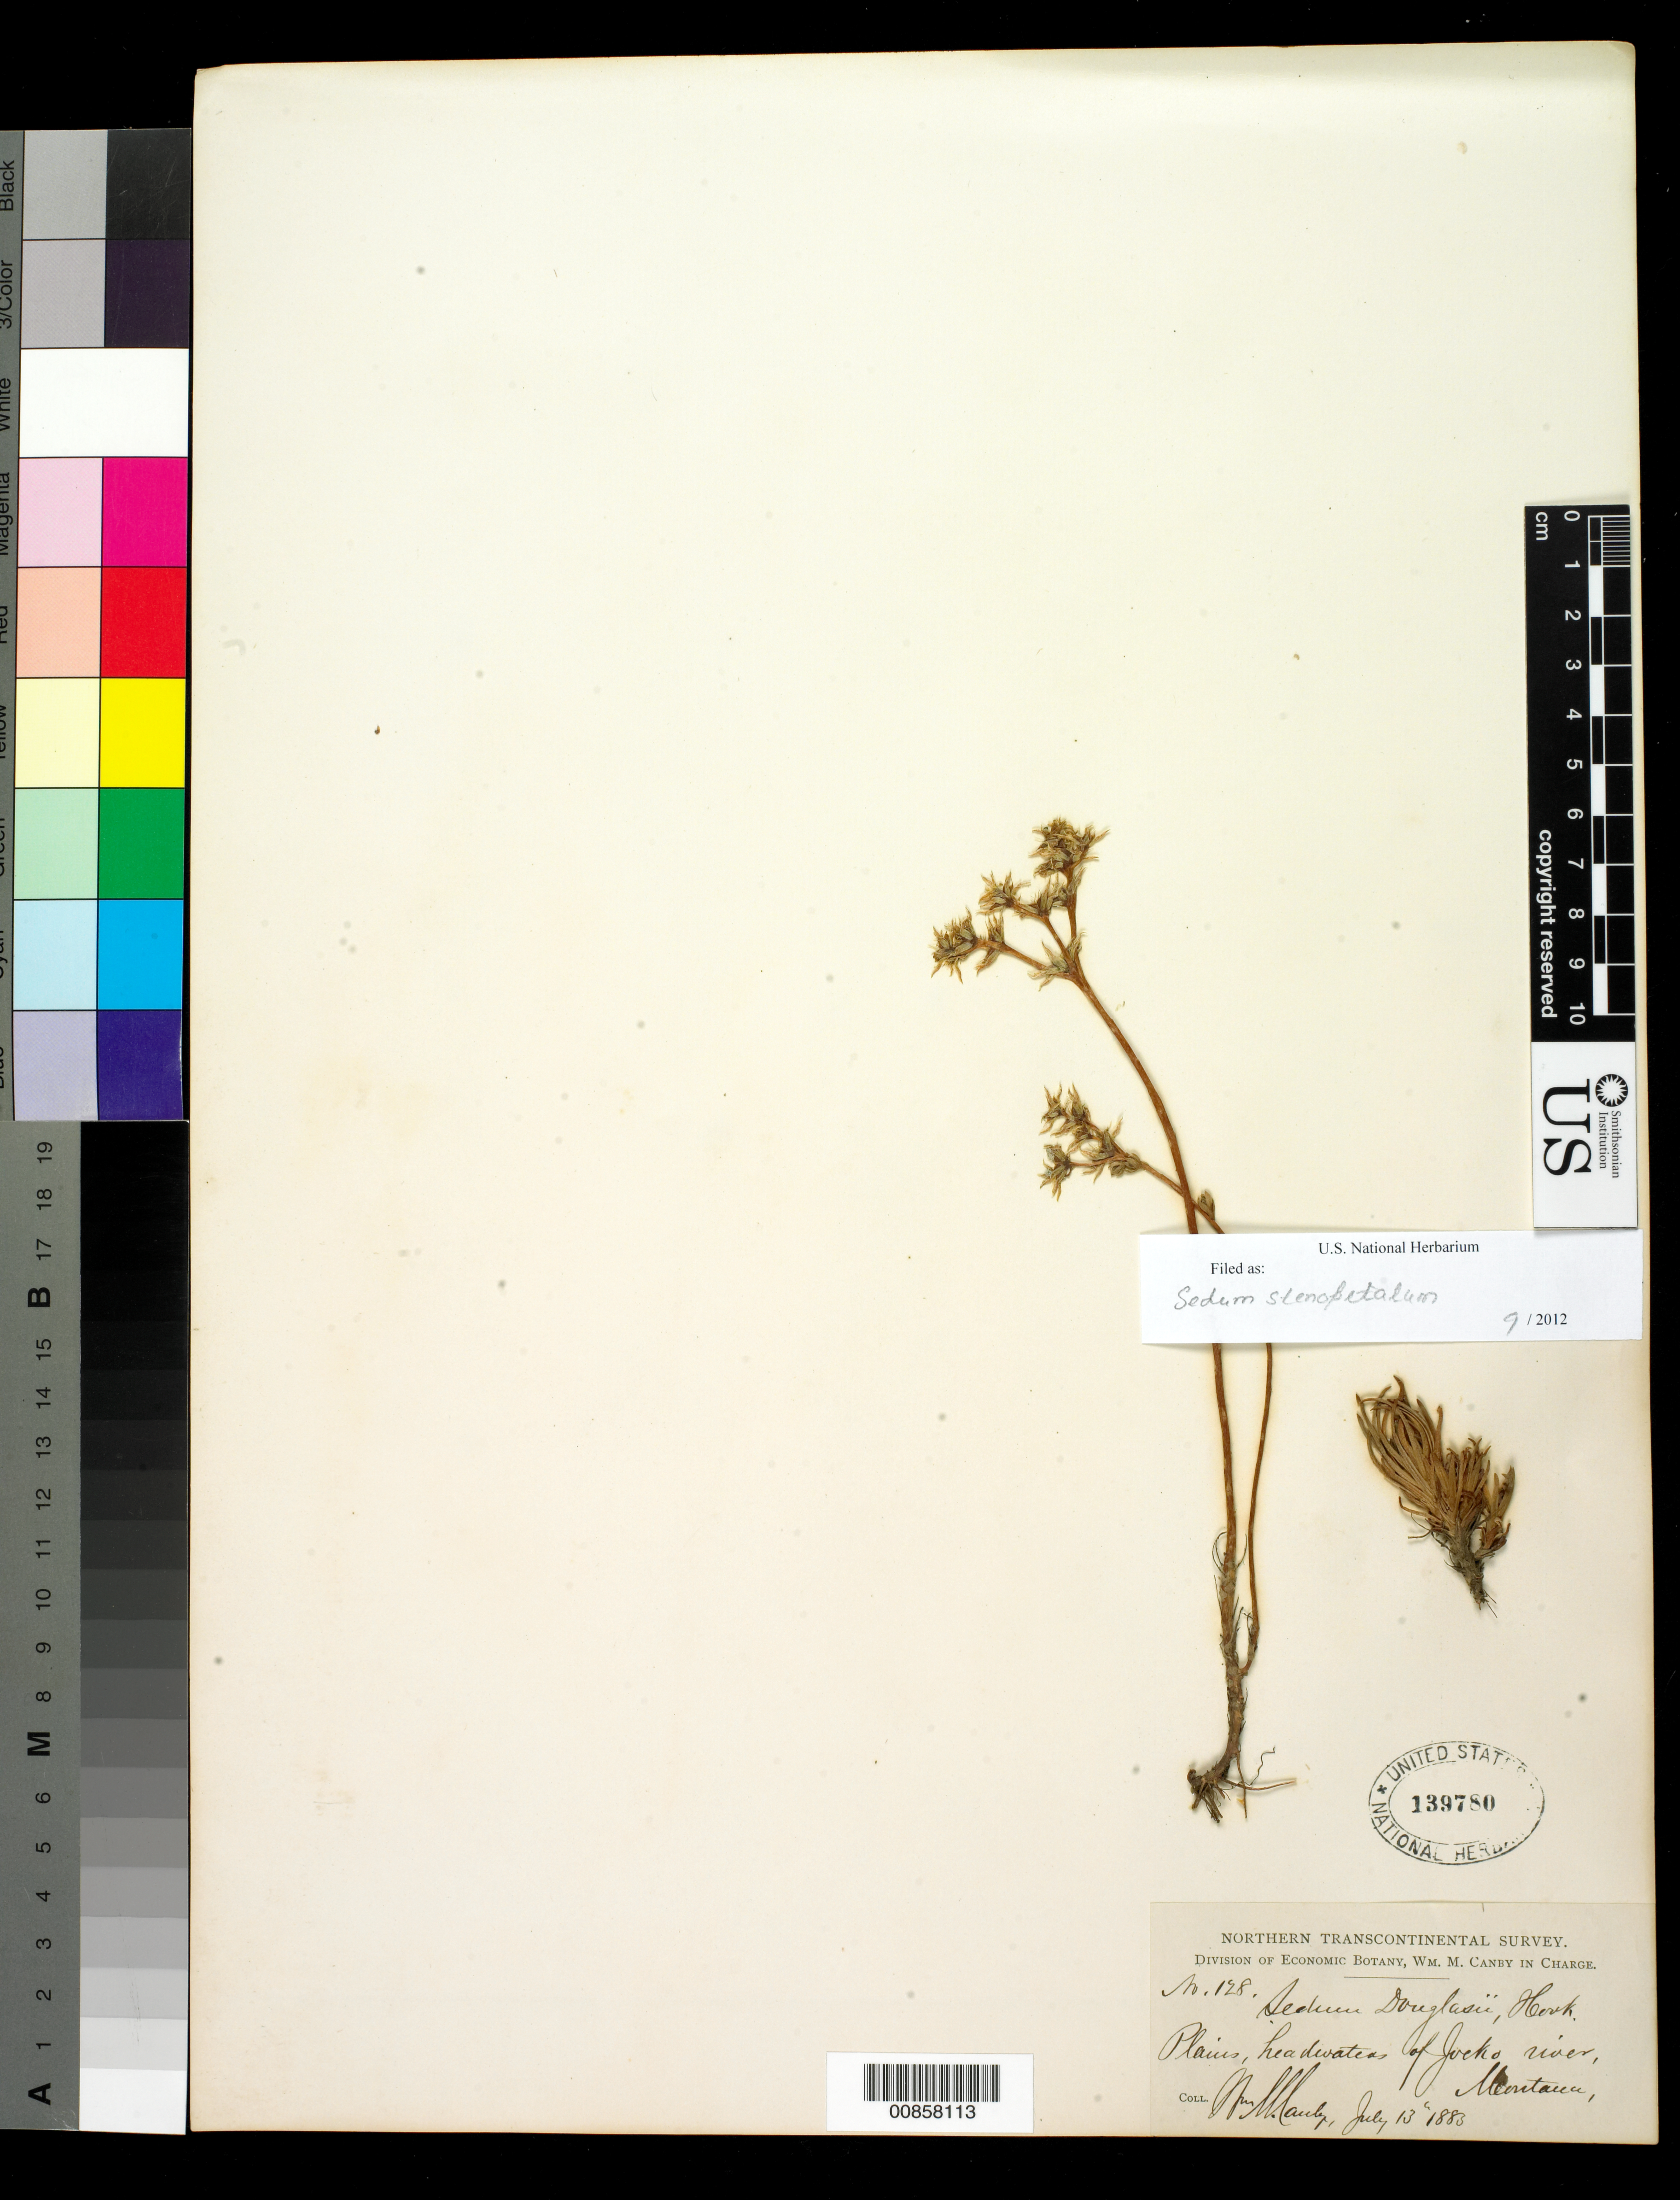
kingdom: Plantae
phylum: Tracheophyta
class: Magnoliopsida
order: Saxifragales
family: Crassulaceae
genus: Sedum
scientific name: Sedum stenopetalum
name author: Pursh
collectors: W. M. Canby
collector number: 128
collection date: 1883-07-13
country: United States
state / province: Montana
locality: Plains, headwaters of Jocko River.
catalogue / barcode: US 139780